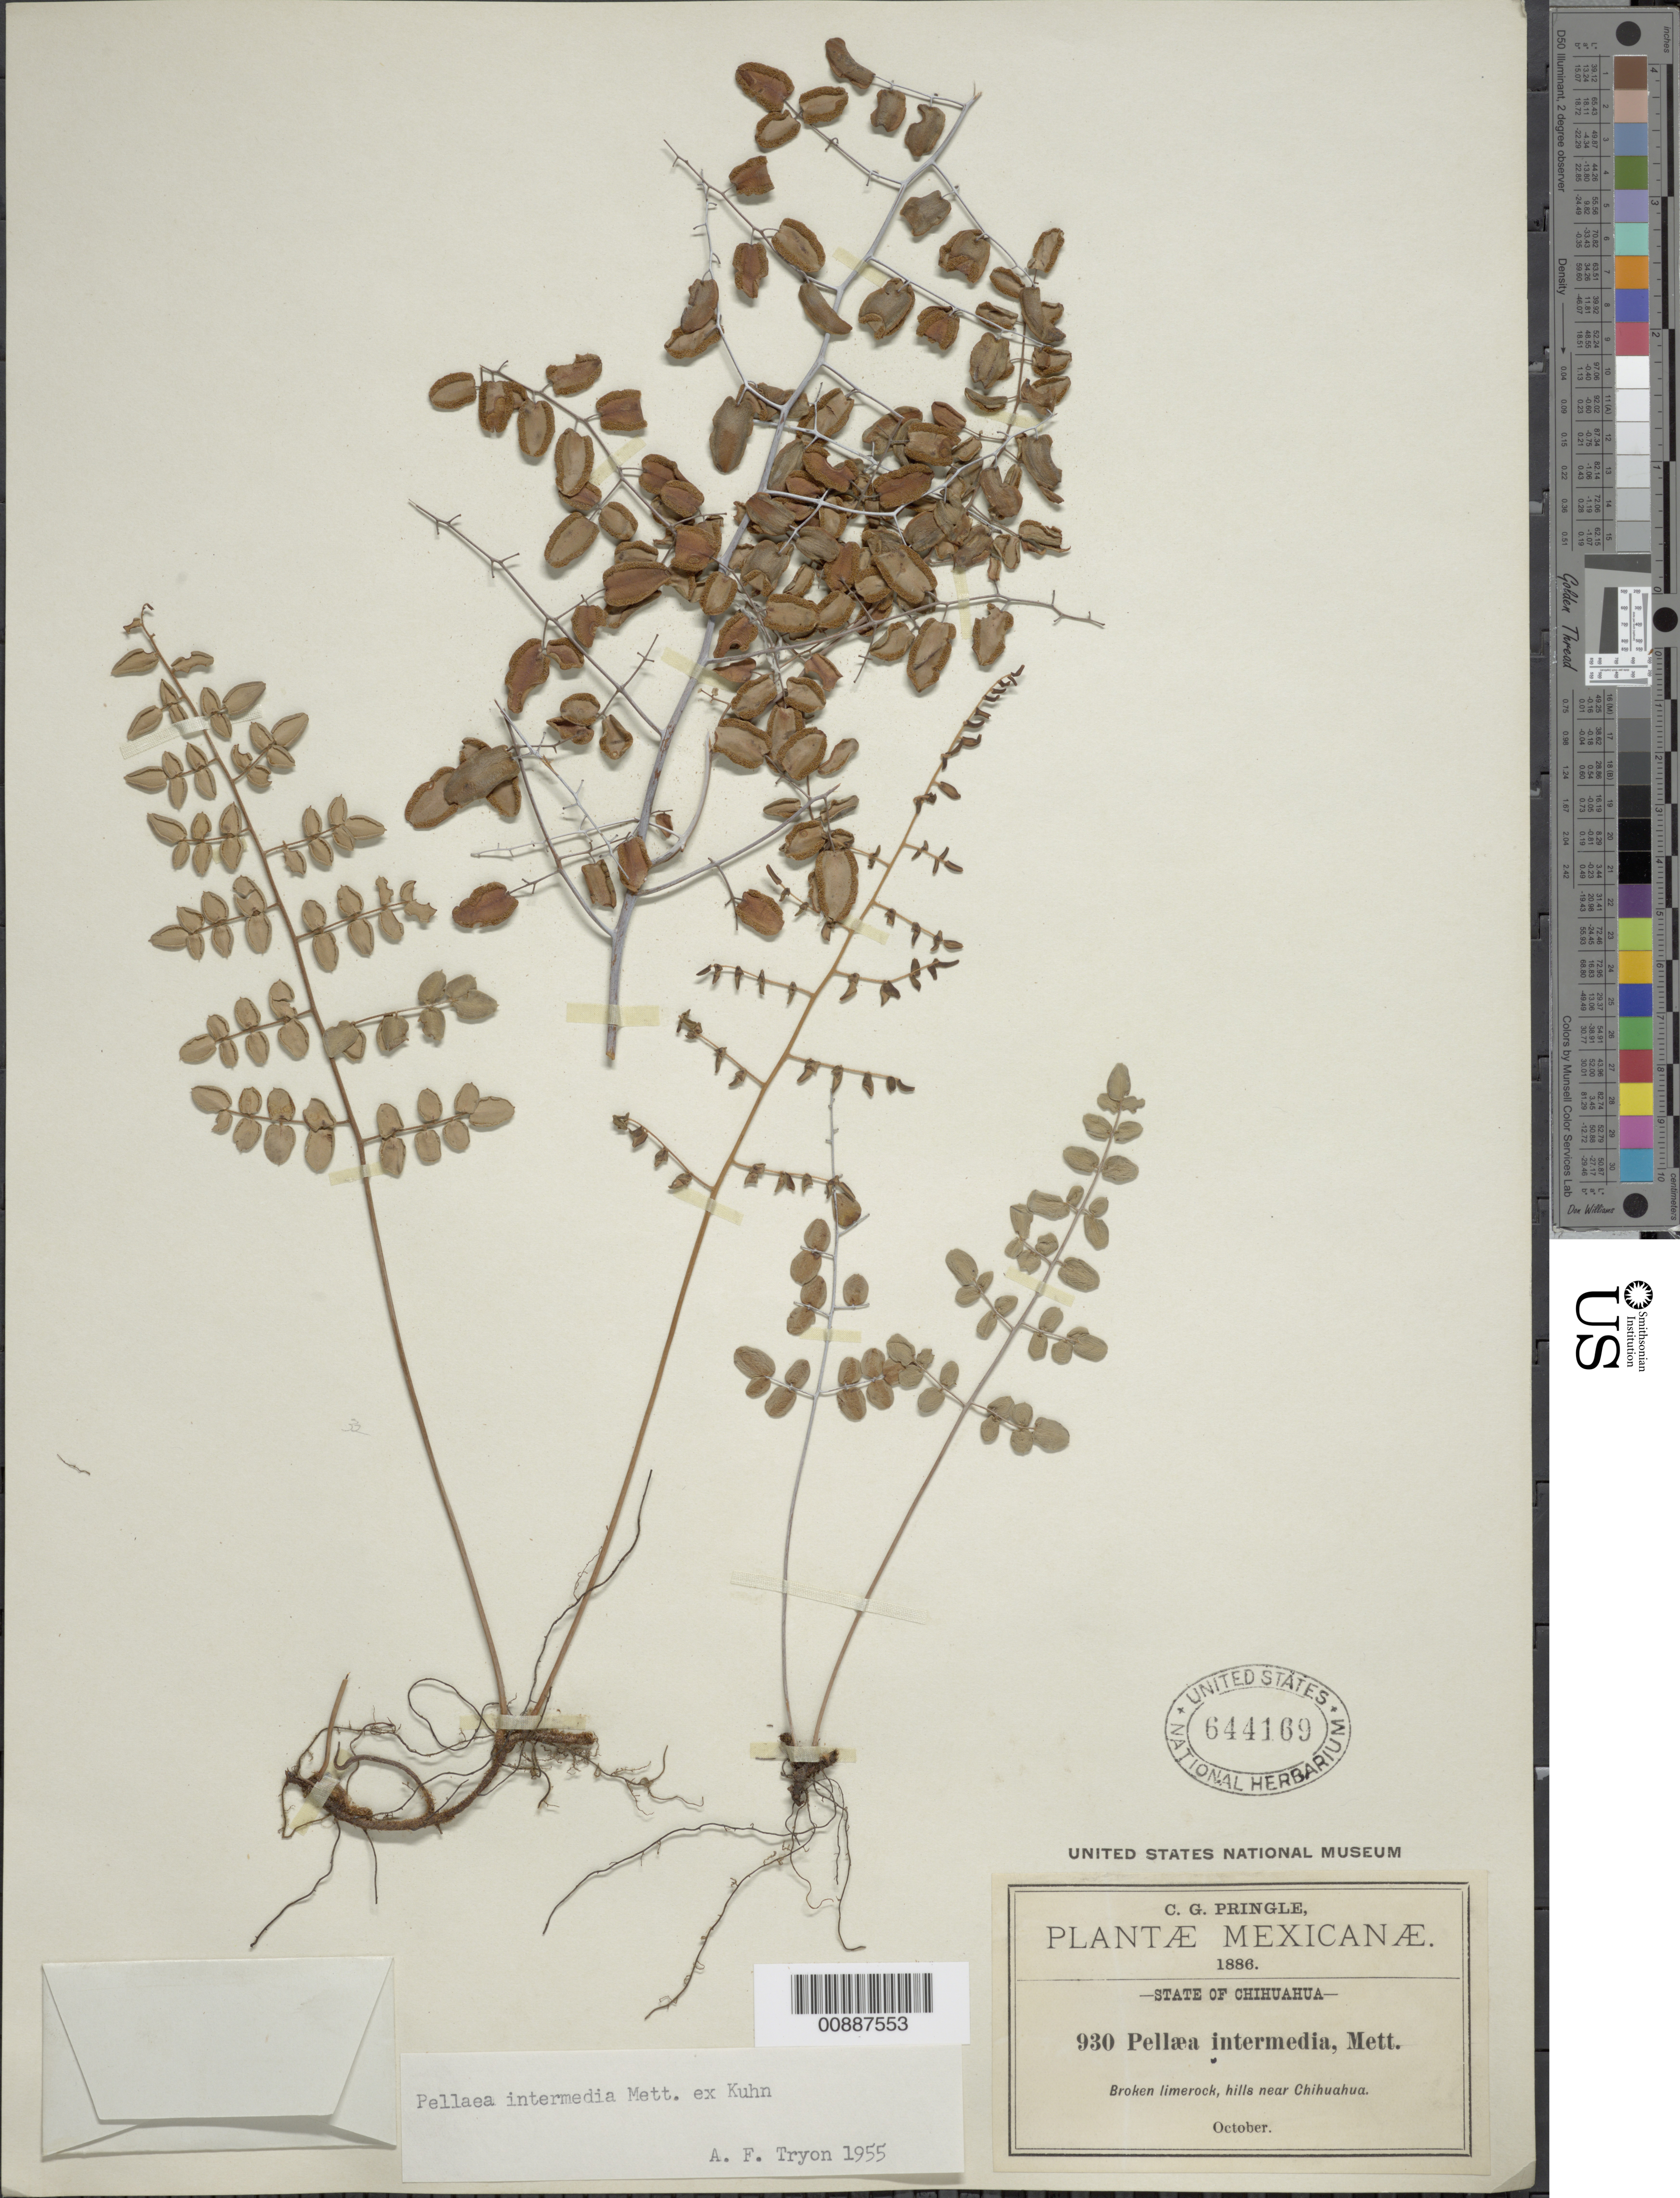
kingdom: Plantae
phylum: Tracheophyta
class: Polypodiopsida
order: Polypodiales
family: Pteridaceae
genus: Pellaea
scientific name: Pellaea intermedia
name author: Mett. ex Kuhn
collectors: C. G. Pringle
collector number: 930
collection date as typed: Oct 1886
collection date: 1886-10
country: Mexico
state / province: Chihuahua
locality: Hills near Chihuahua.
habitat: Broken limerock.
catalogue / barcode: US 644169